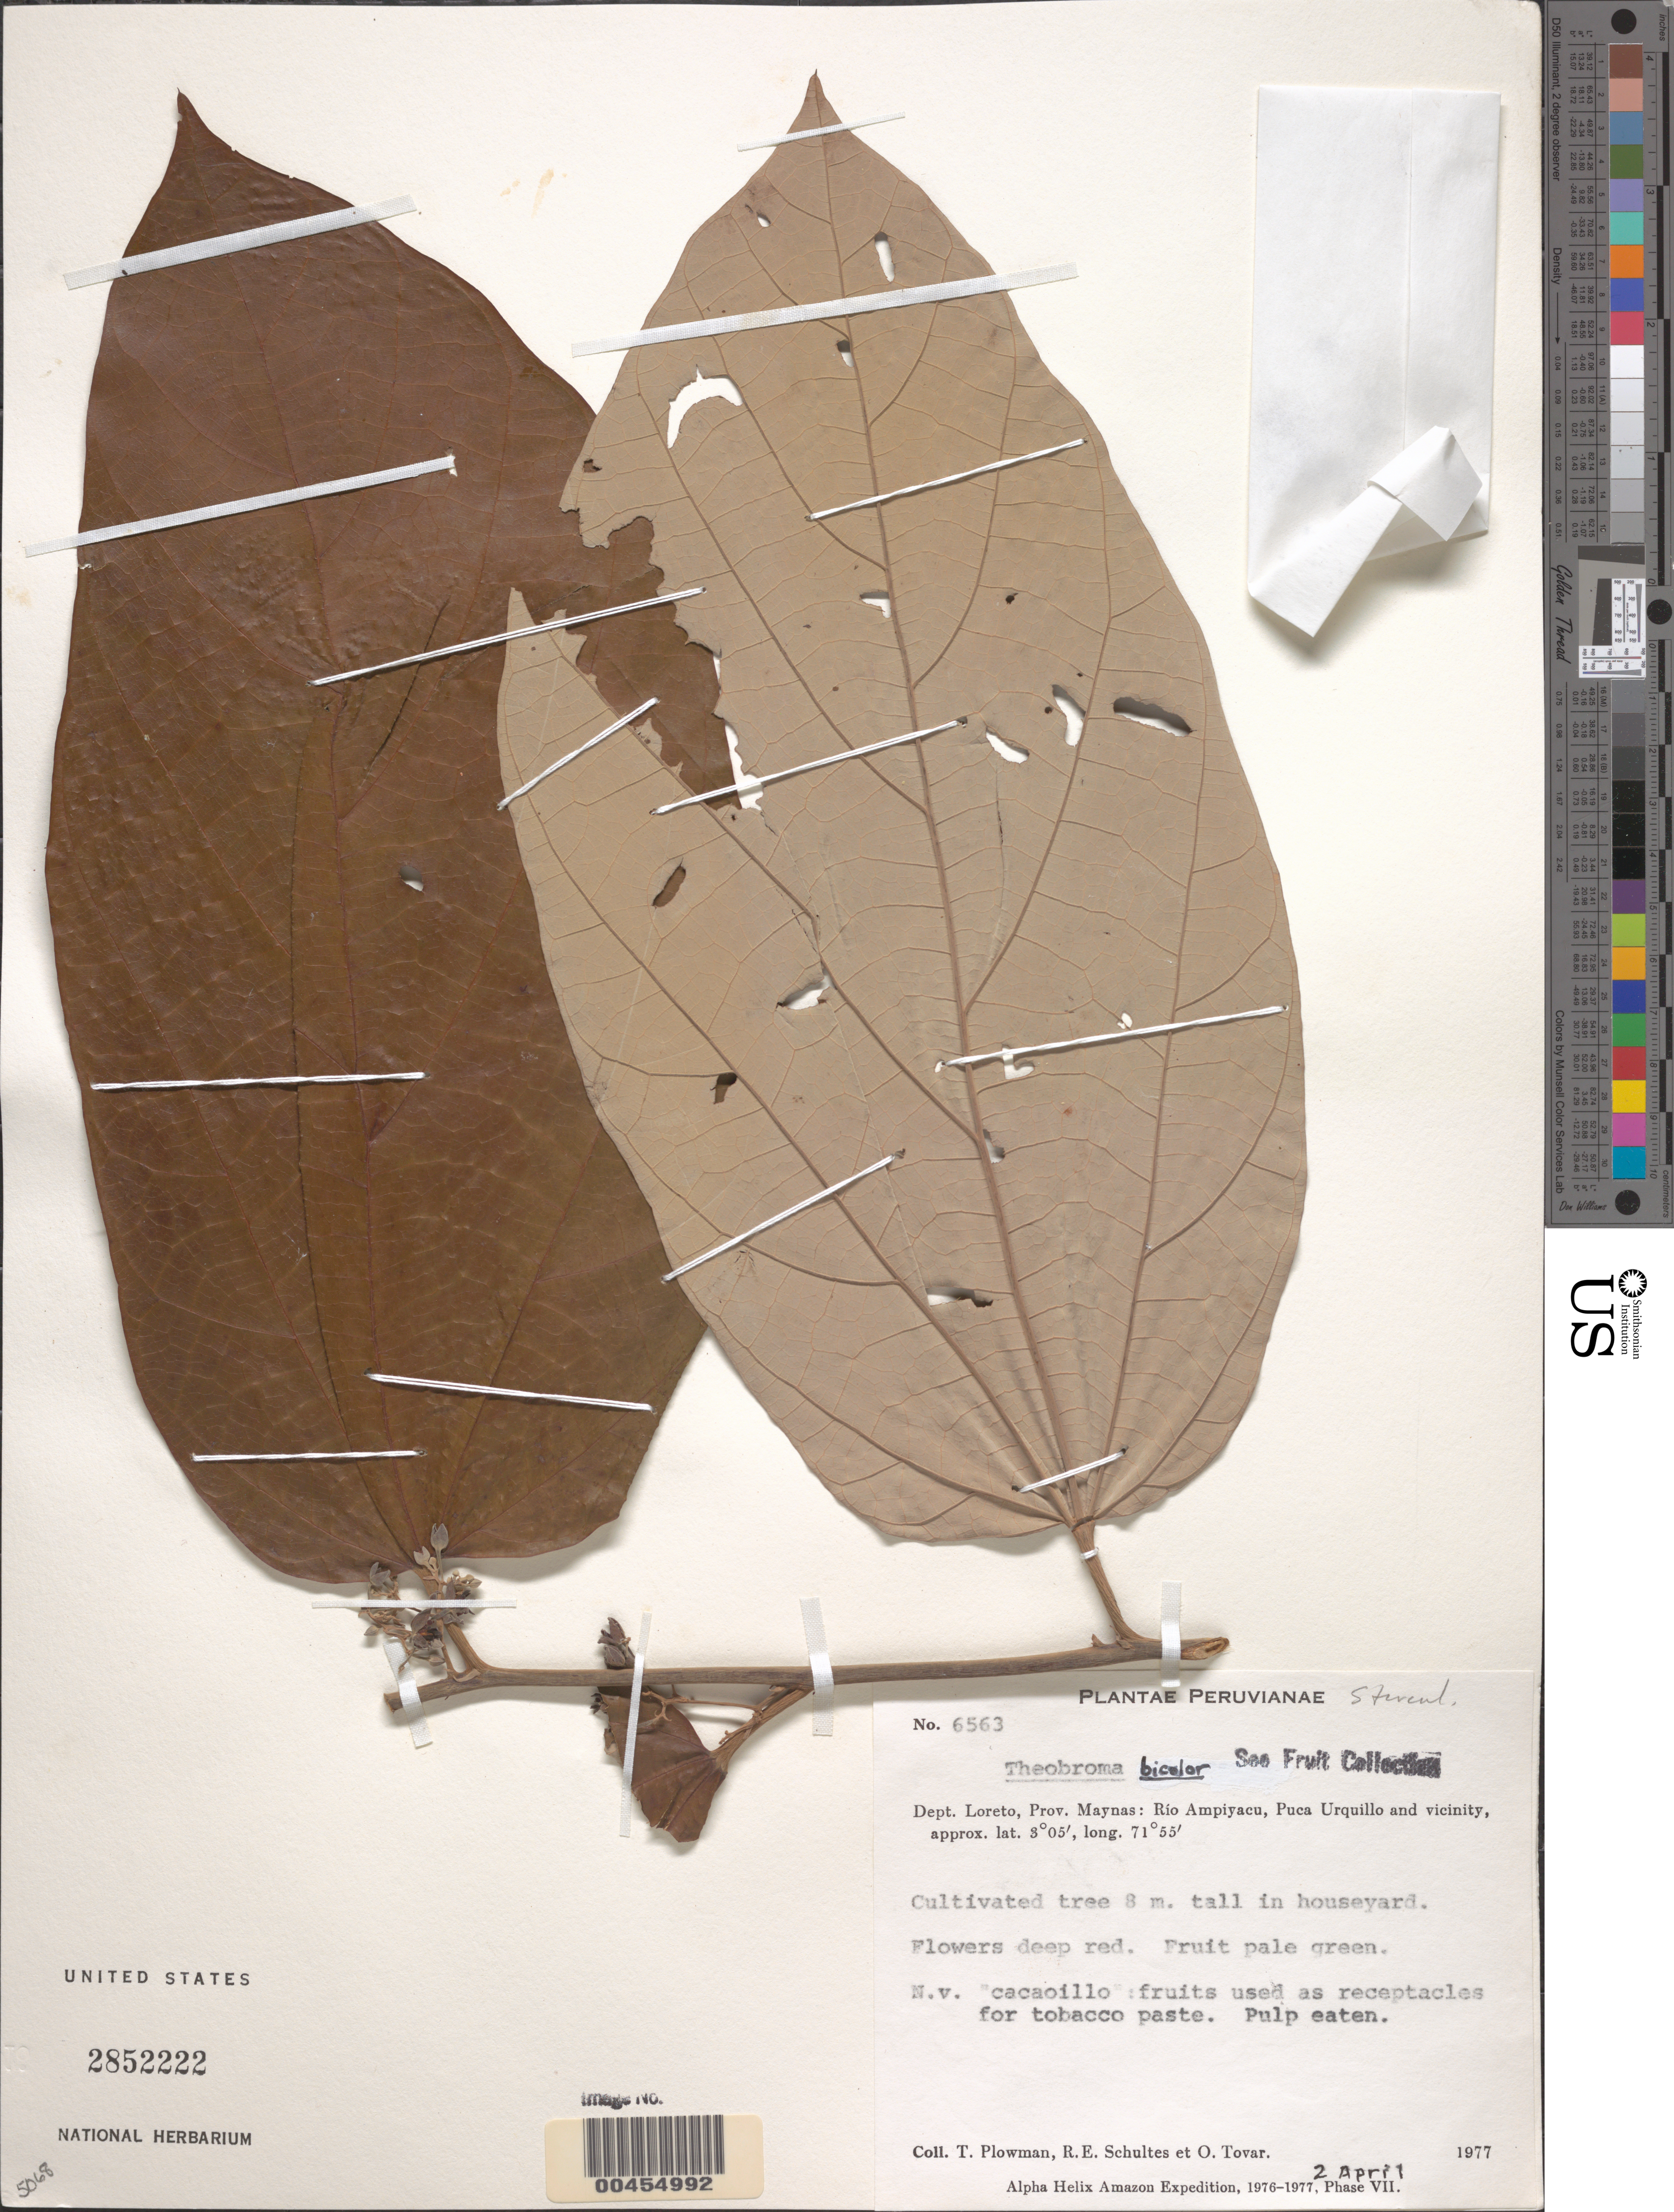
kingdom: Plantae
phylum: Tracheophyta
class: Magnoliopsida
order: Malvales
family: Malvaceae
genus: Theobroma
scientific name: Theobroma bicolor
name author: Bonpl.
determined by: Dorr, L. J., (BOT), Smithsonian Institution - National Museum of Natural History (UNITED STATES)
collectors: T. Plowman, R. E. Schultes & Ó. Tovar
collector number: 6563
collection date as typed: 02 Apr 1977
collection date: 1977-04-02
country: Peru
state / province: Loreto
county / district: Maynas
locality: Río Ampiyacu, Puca Urquillo and vicinity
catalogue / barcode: US 2852222